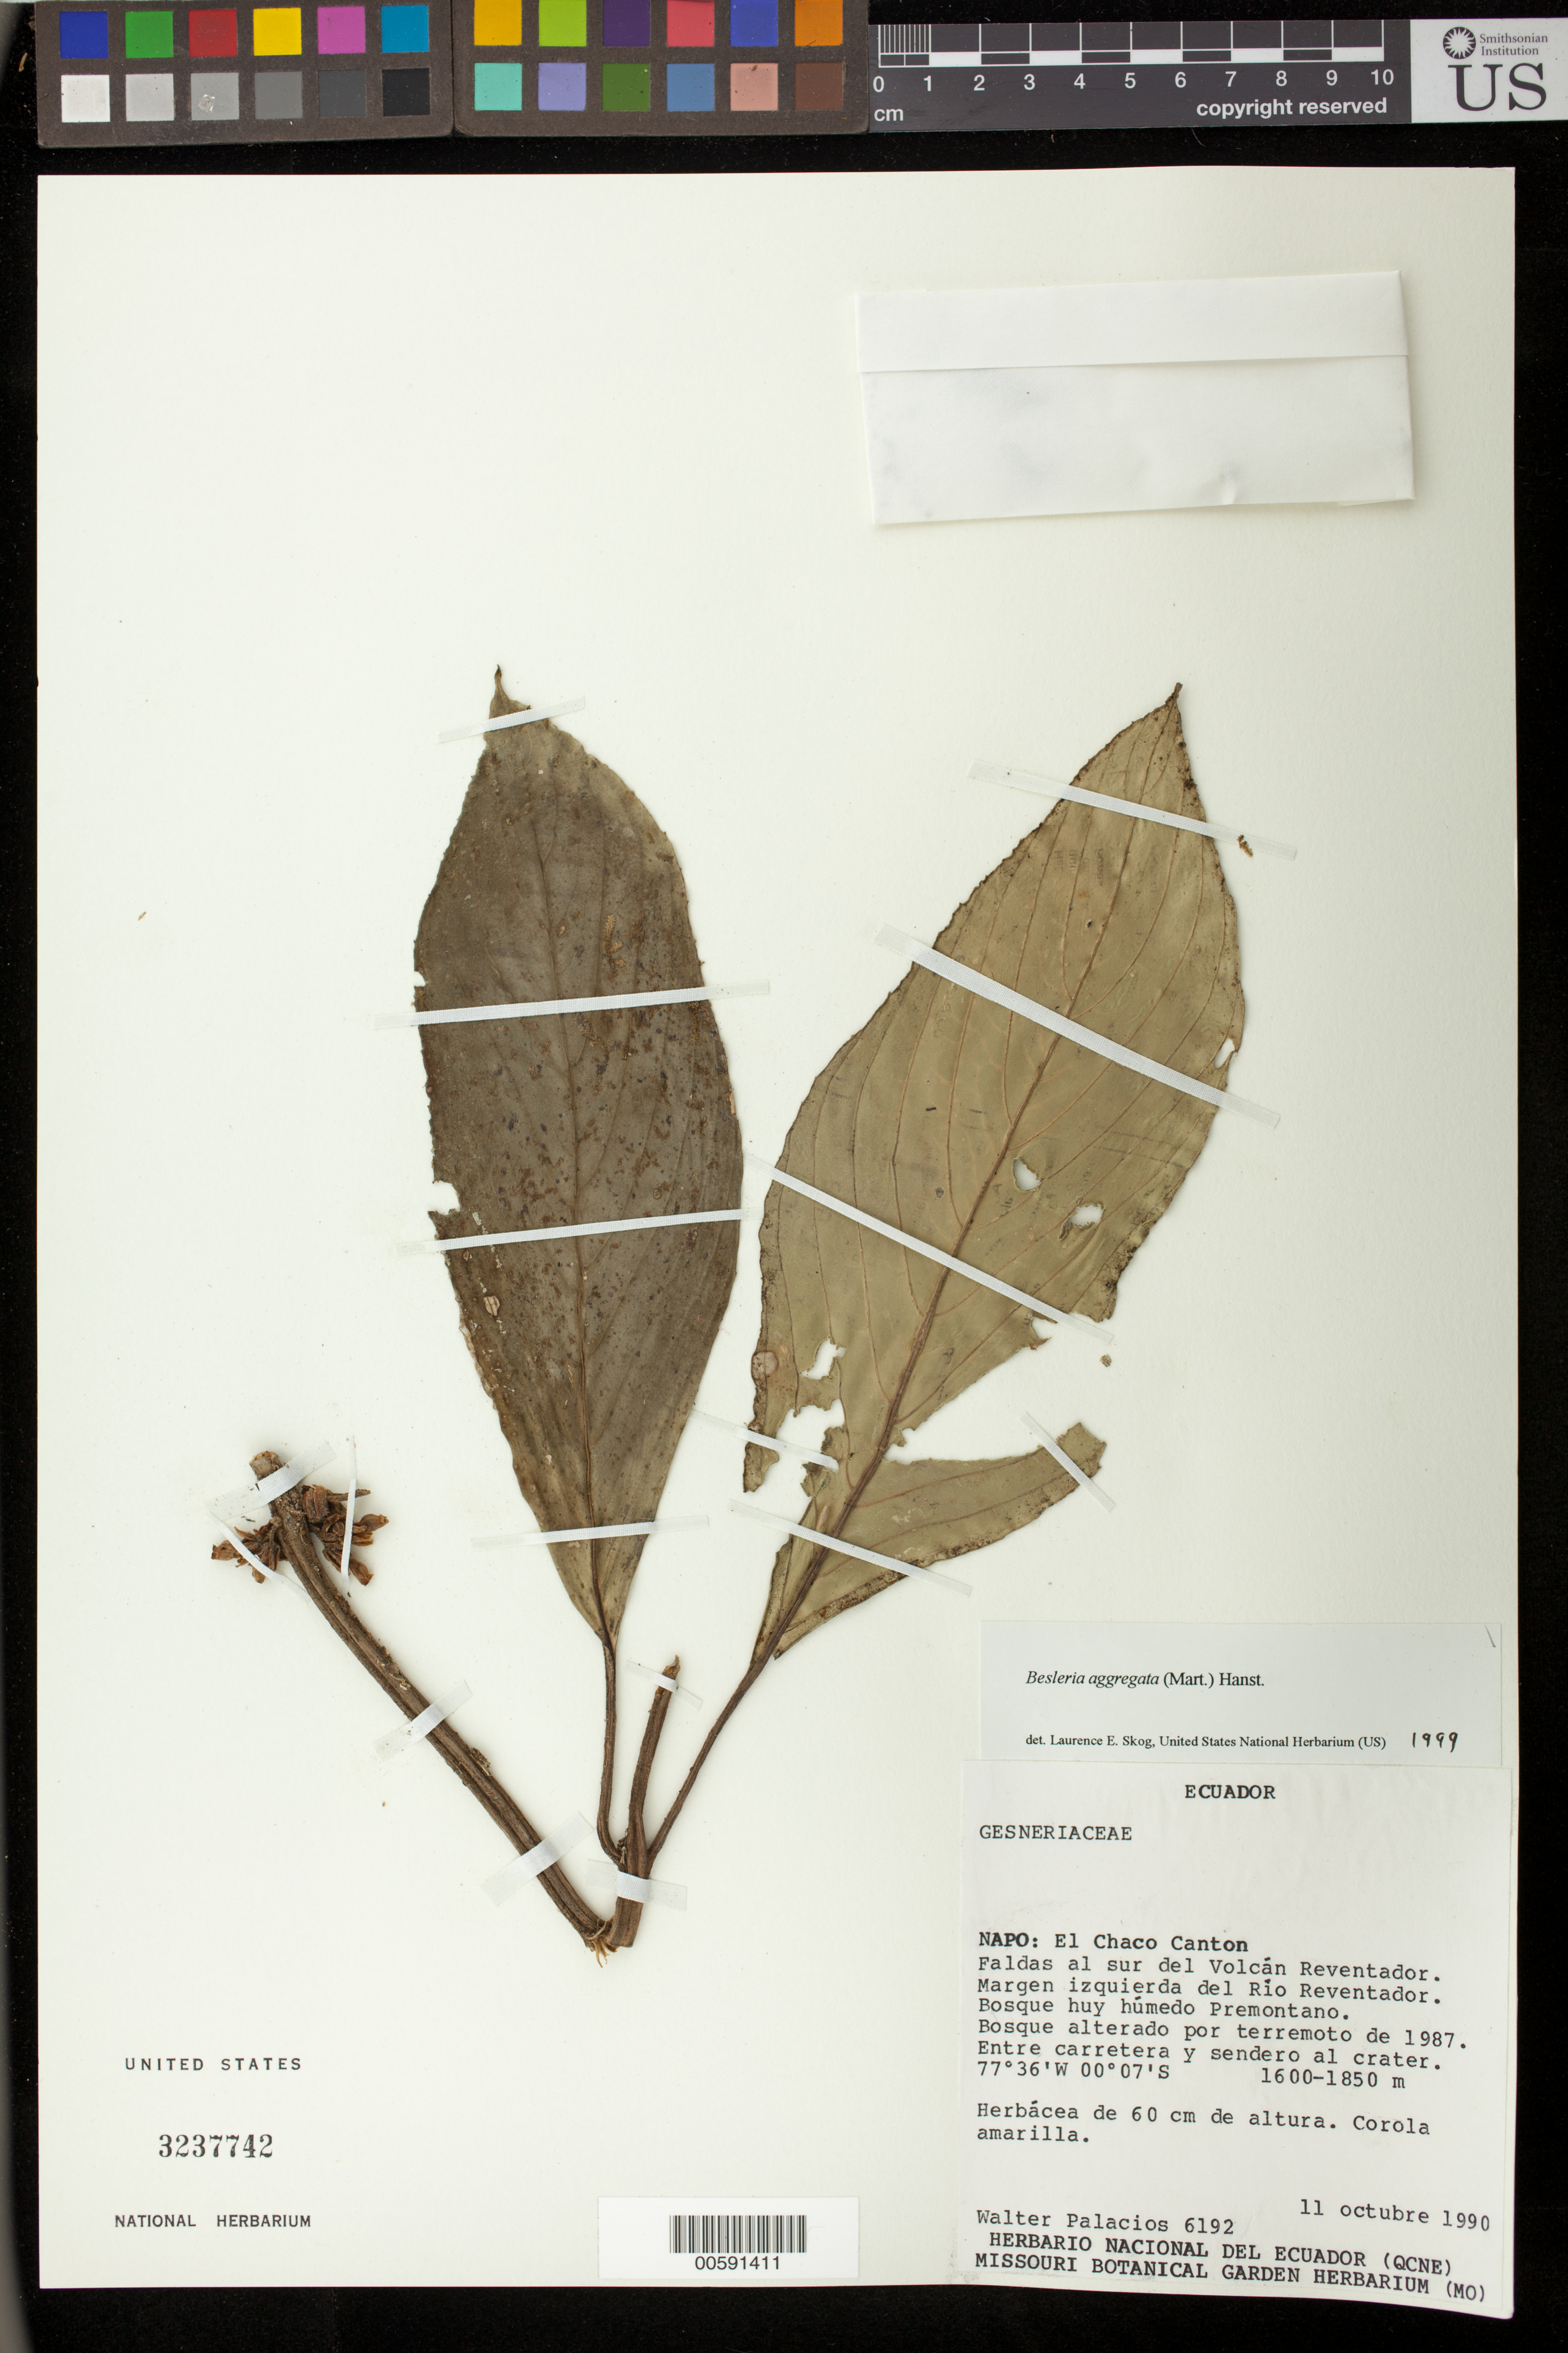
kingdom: Plantae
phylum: Tracheophyta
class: Magnoliopsida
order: Lamiales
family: Gesneriaceae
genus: Besleria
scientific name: Besleria aggregata var. aggregata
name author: (Mart.) Hanst.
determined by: Skog, Laurence E.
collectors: W. Palacios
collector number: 6192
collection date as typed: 11 Oct 1990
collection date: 1990-10-11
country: Ecuador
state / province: Napo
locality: El Chaco Canton; faldas al S del Volcán Reventador; margen izquierda del Río Reventador; entre carretera y sendero al crater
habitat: Bosque muy húmedo premontano; bosque alterado por terremoto de 1987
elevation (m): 1600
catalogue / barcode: US 3237742